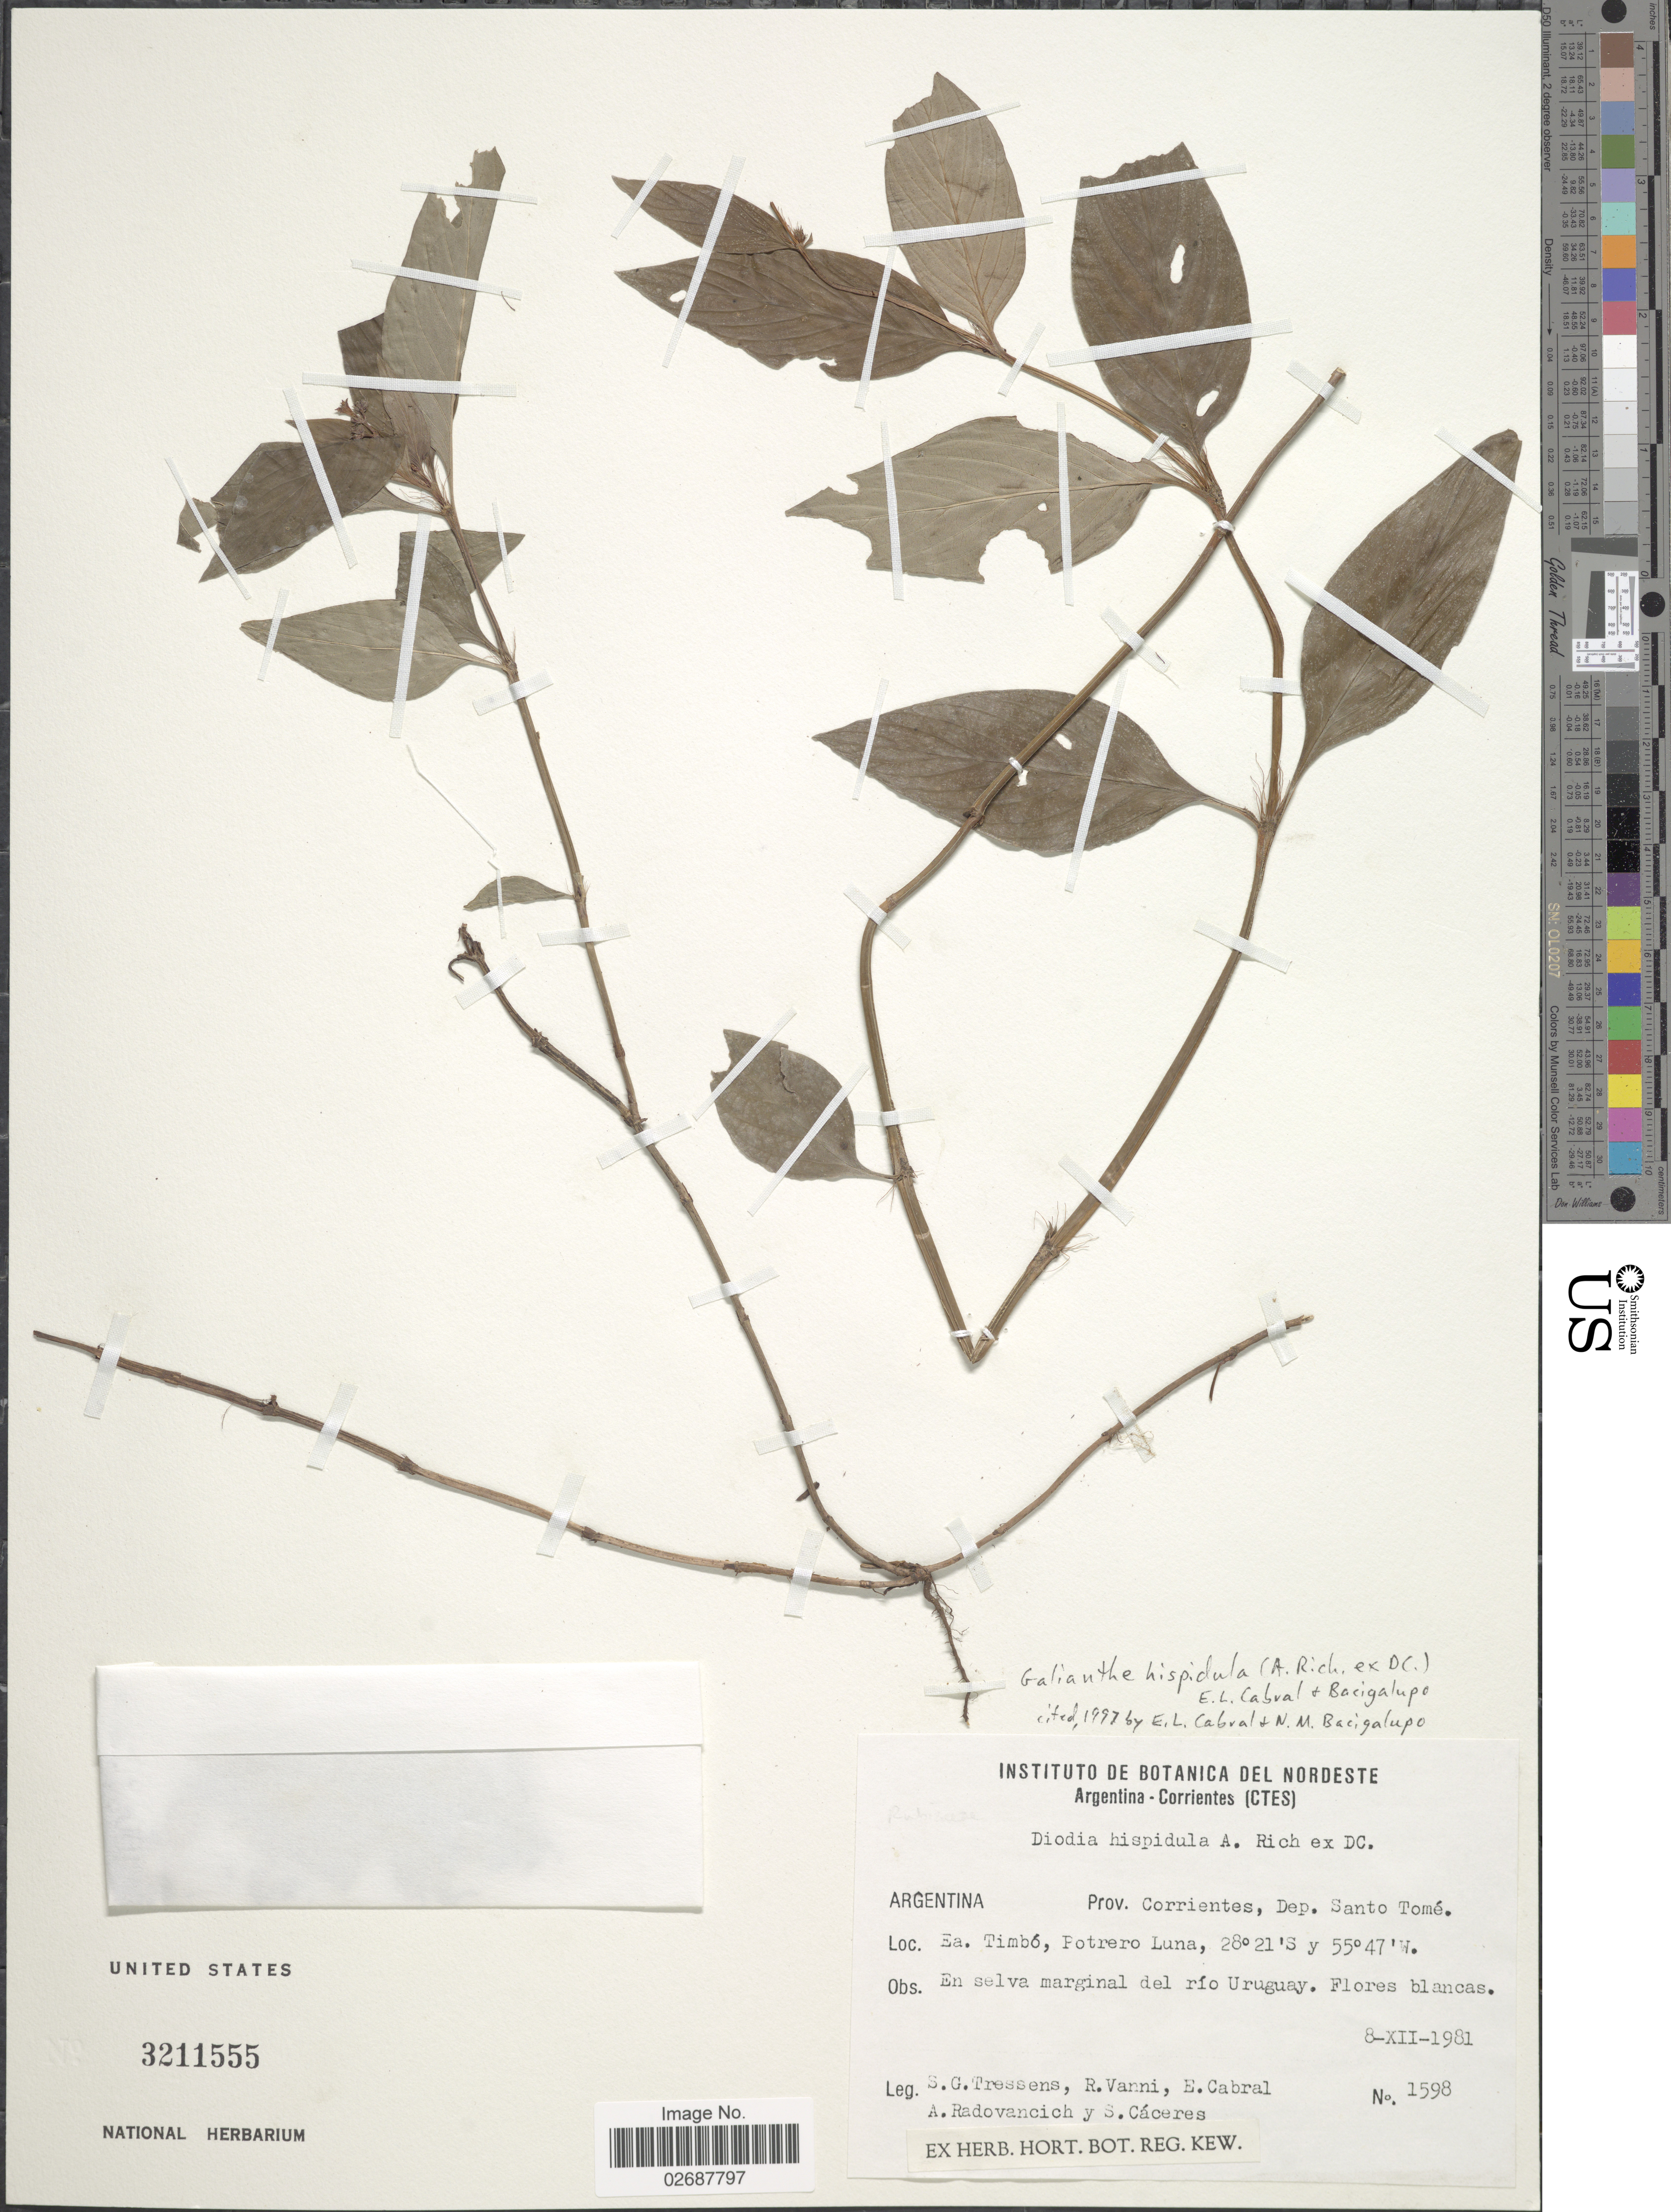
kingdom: Plantae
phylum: Tracheophyta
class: Magnoliopsida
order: Gentianales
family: Rubiaceae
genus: Galianthe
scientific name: Galianthe hispidula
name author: (A. Rich. ex DC.) E.L. Cabral & Bacigalupo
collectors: S. Tressens, R. Vanni, E. Cabral, A. Radovancich & S. Cáceres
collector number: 1598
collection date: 1981-12-08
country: Argentina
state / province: Corrientes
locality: Dep. Santo Tome, Ea. Timbo, Potrero Luna, en selva marginal del rio Uruguay.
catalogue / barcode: US 3211555